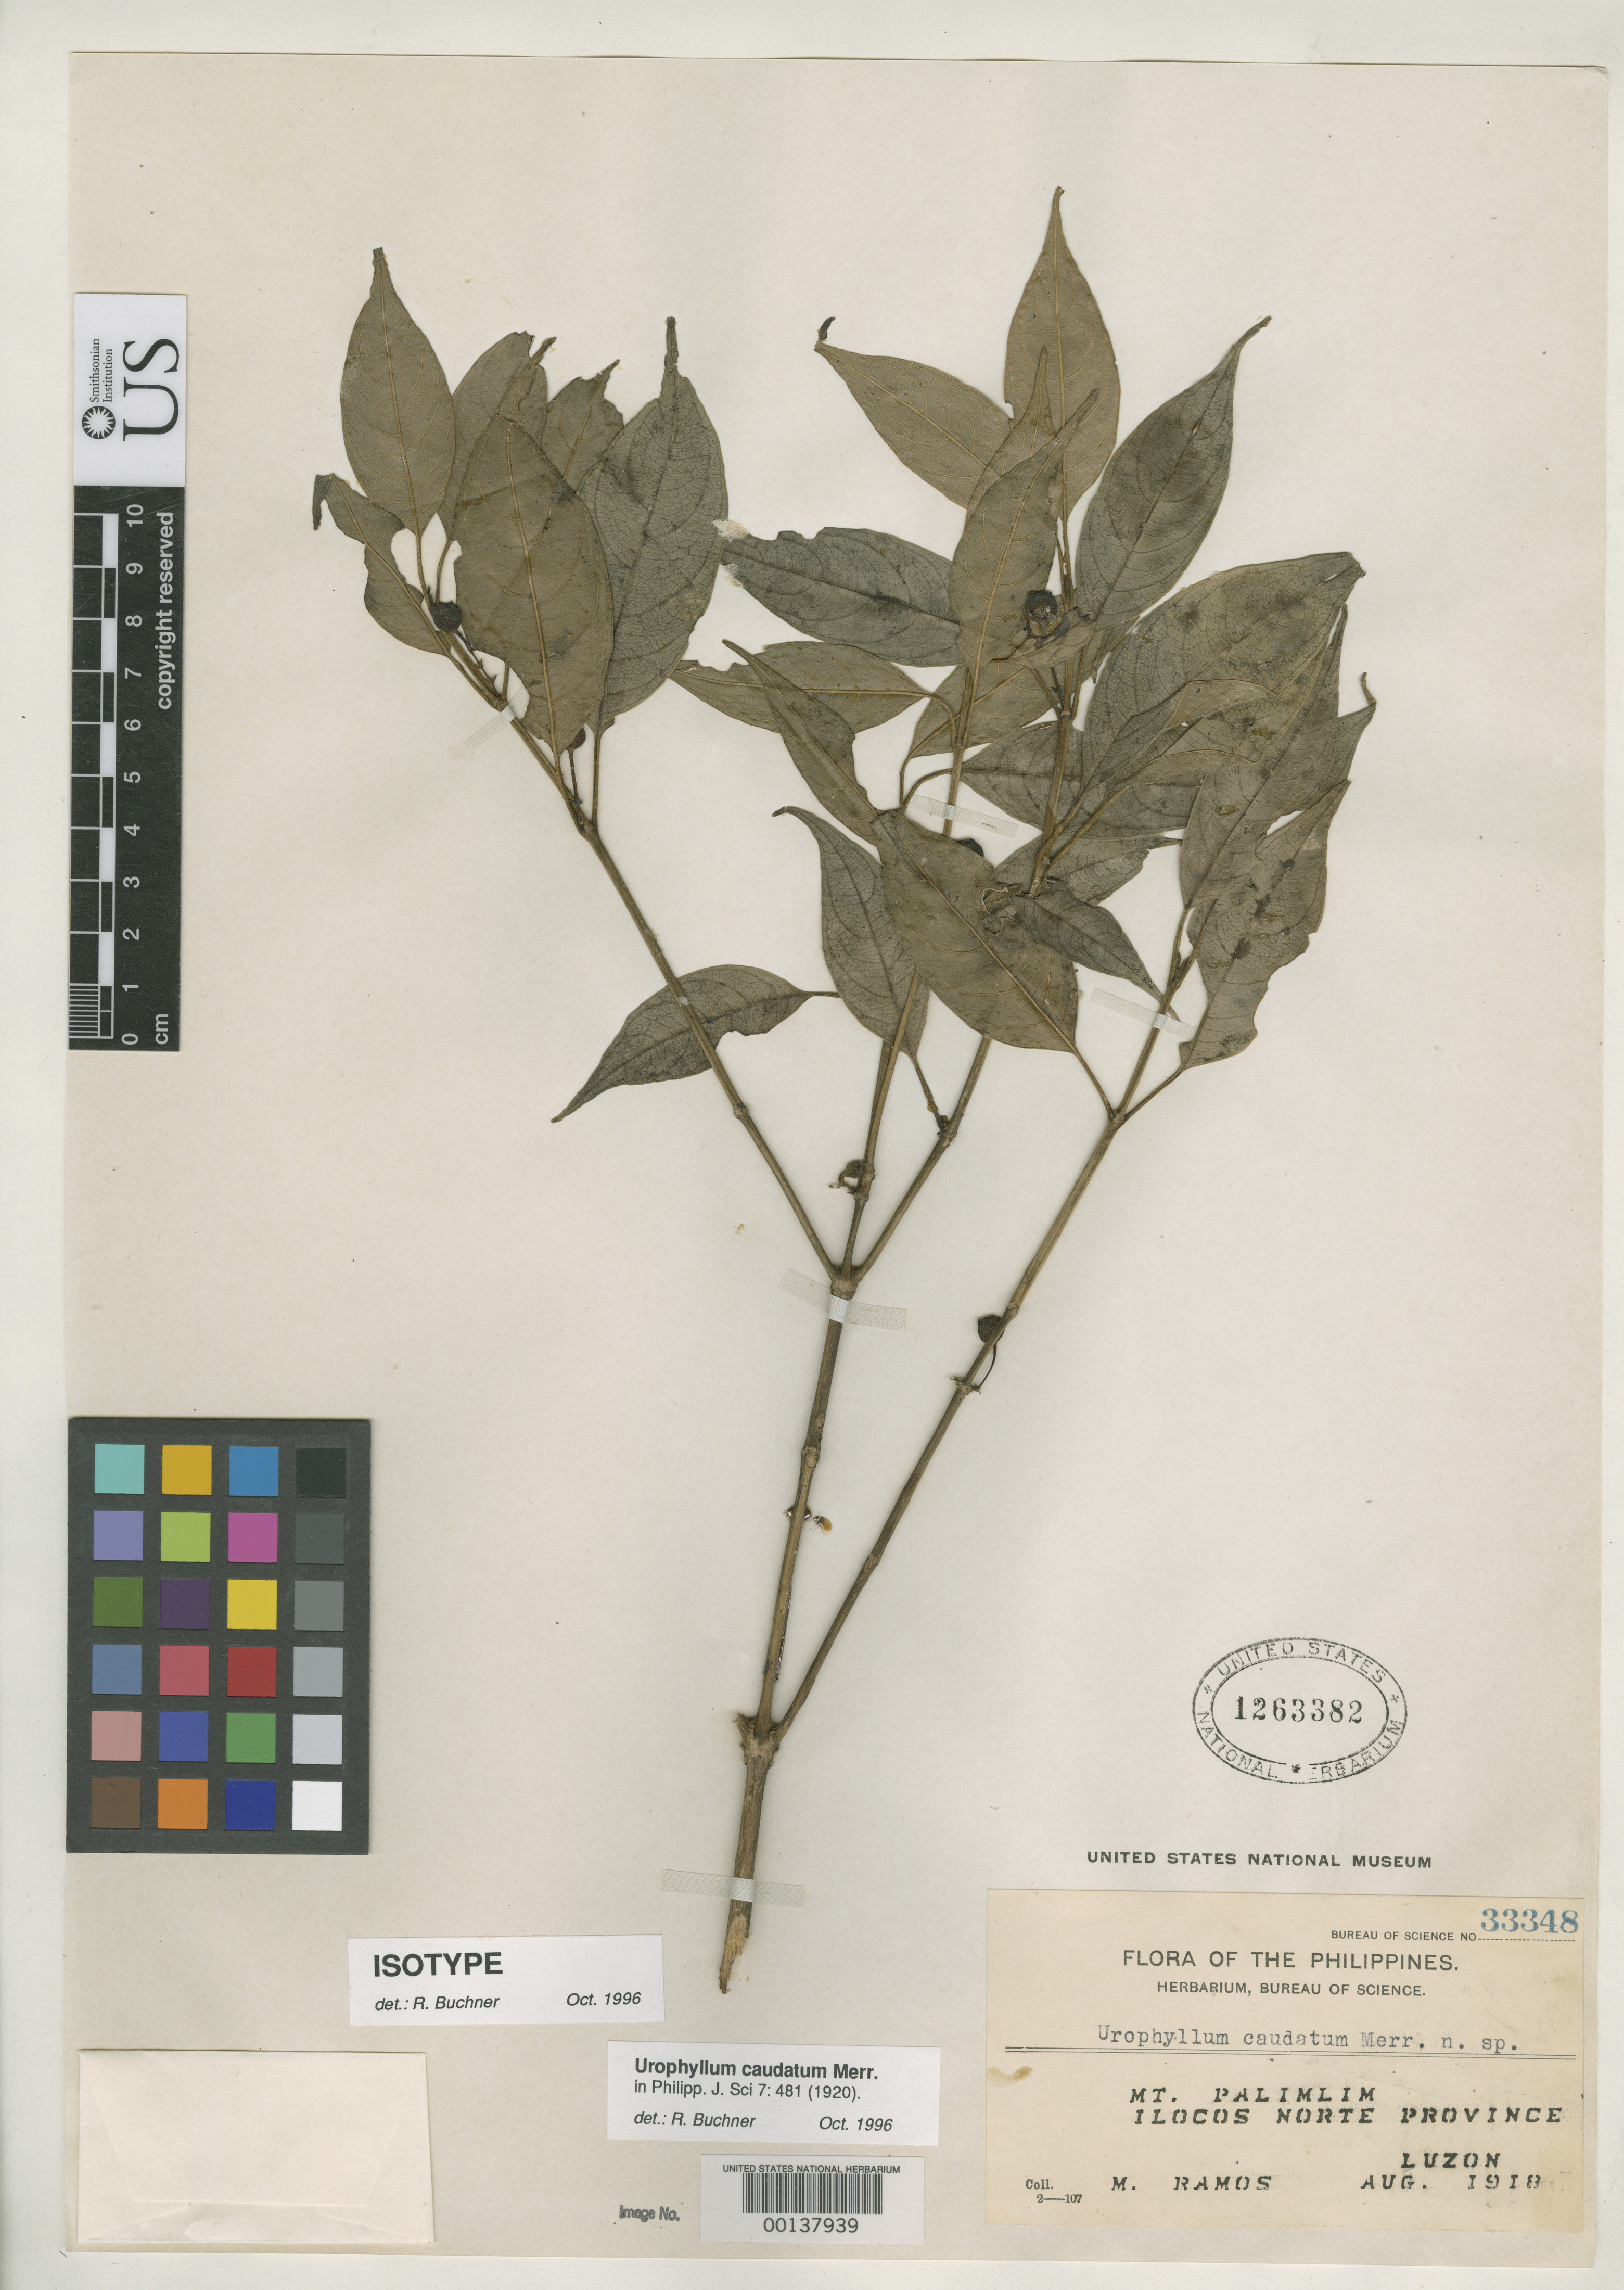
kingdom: Plantae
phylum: Tracheophyta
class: Magnoliopsida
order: Gentianales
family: Rubiaceae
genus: Urophyllum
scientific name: Urophyllum caudatum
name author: Merr.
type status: Isotype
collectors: M. Ramos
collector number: Bur. Sci. 33348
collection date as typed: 20 Aug 1918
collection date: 1918-08-20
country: Philippines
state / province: Ilocos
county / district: Ilocos Norte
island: Luzon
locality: Mount Palimlim.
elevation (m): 900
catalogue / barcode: US 1263382